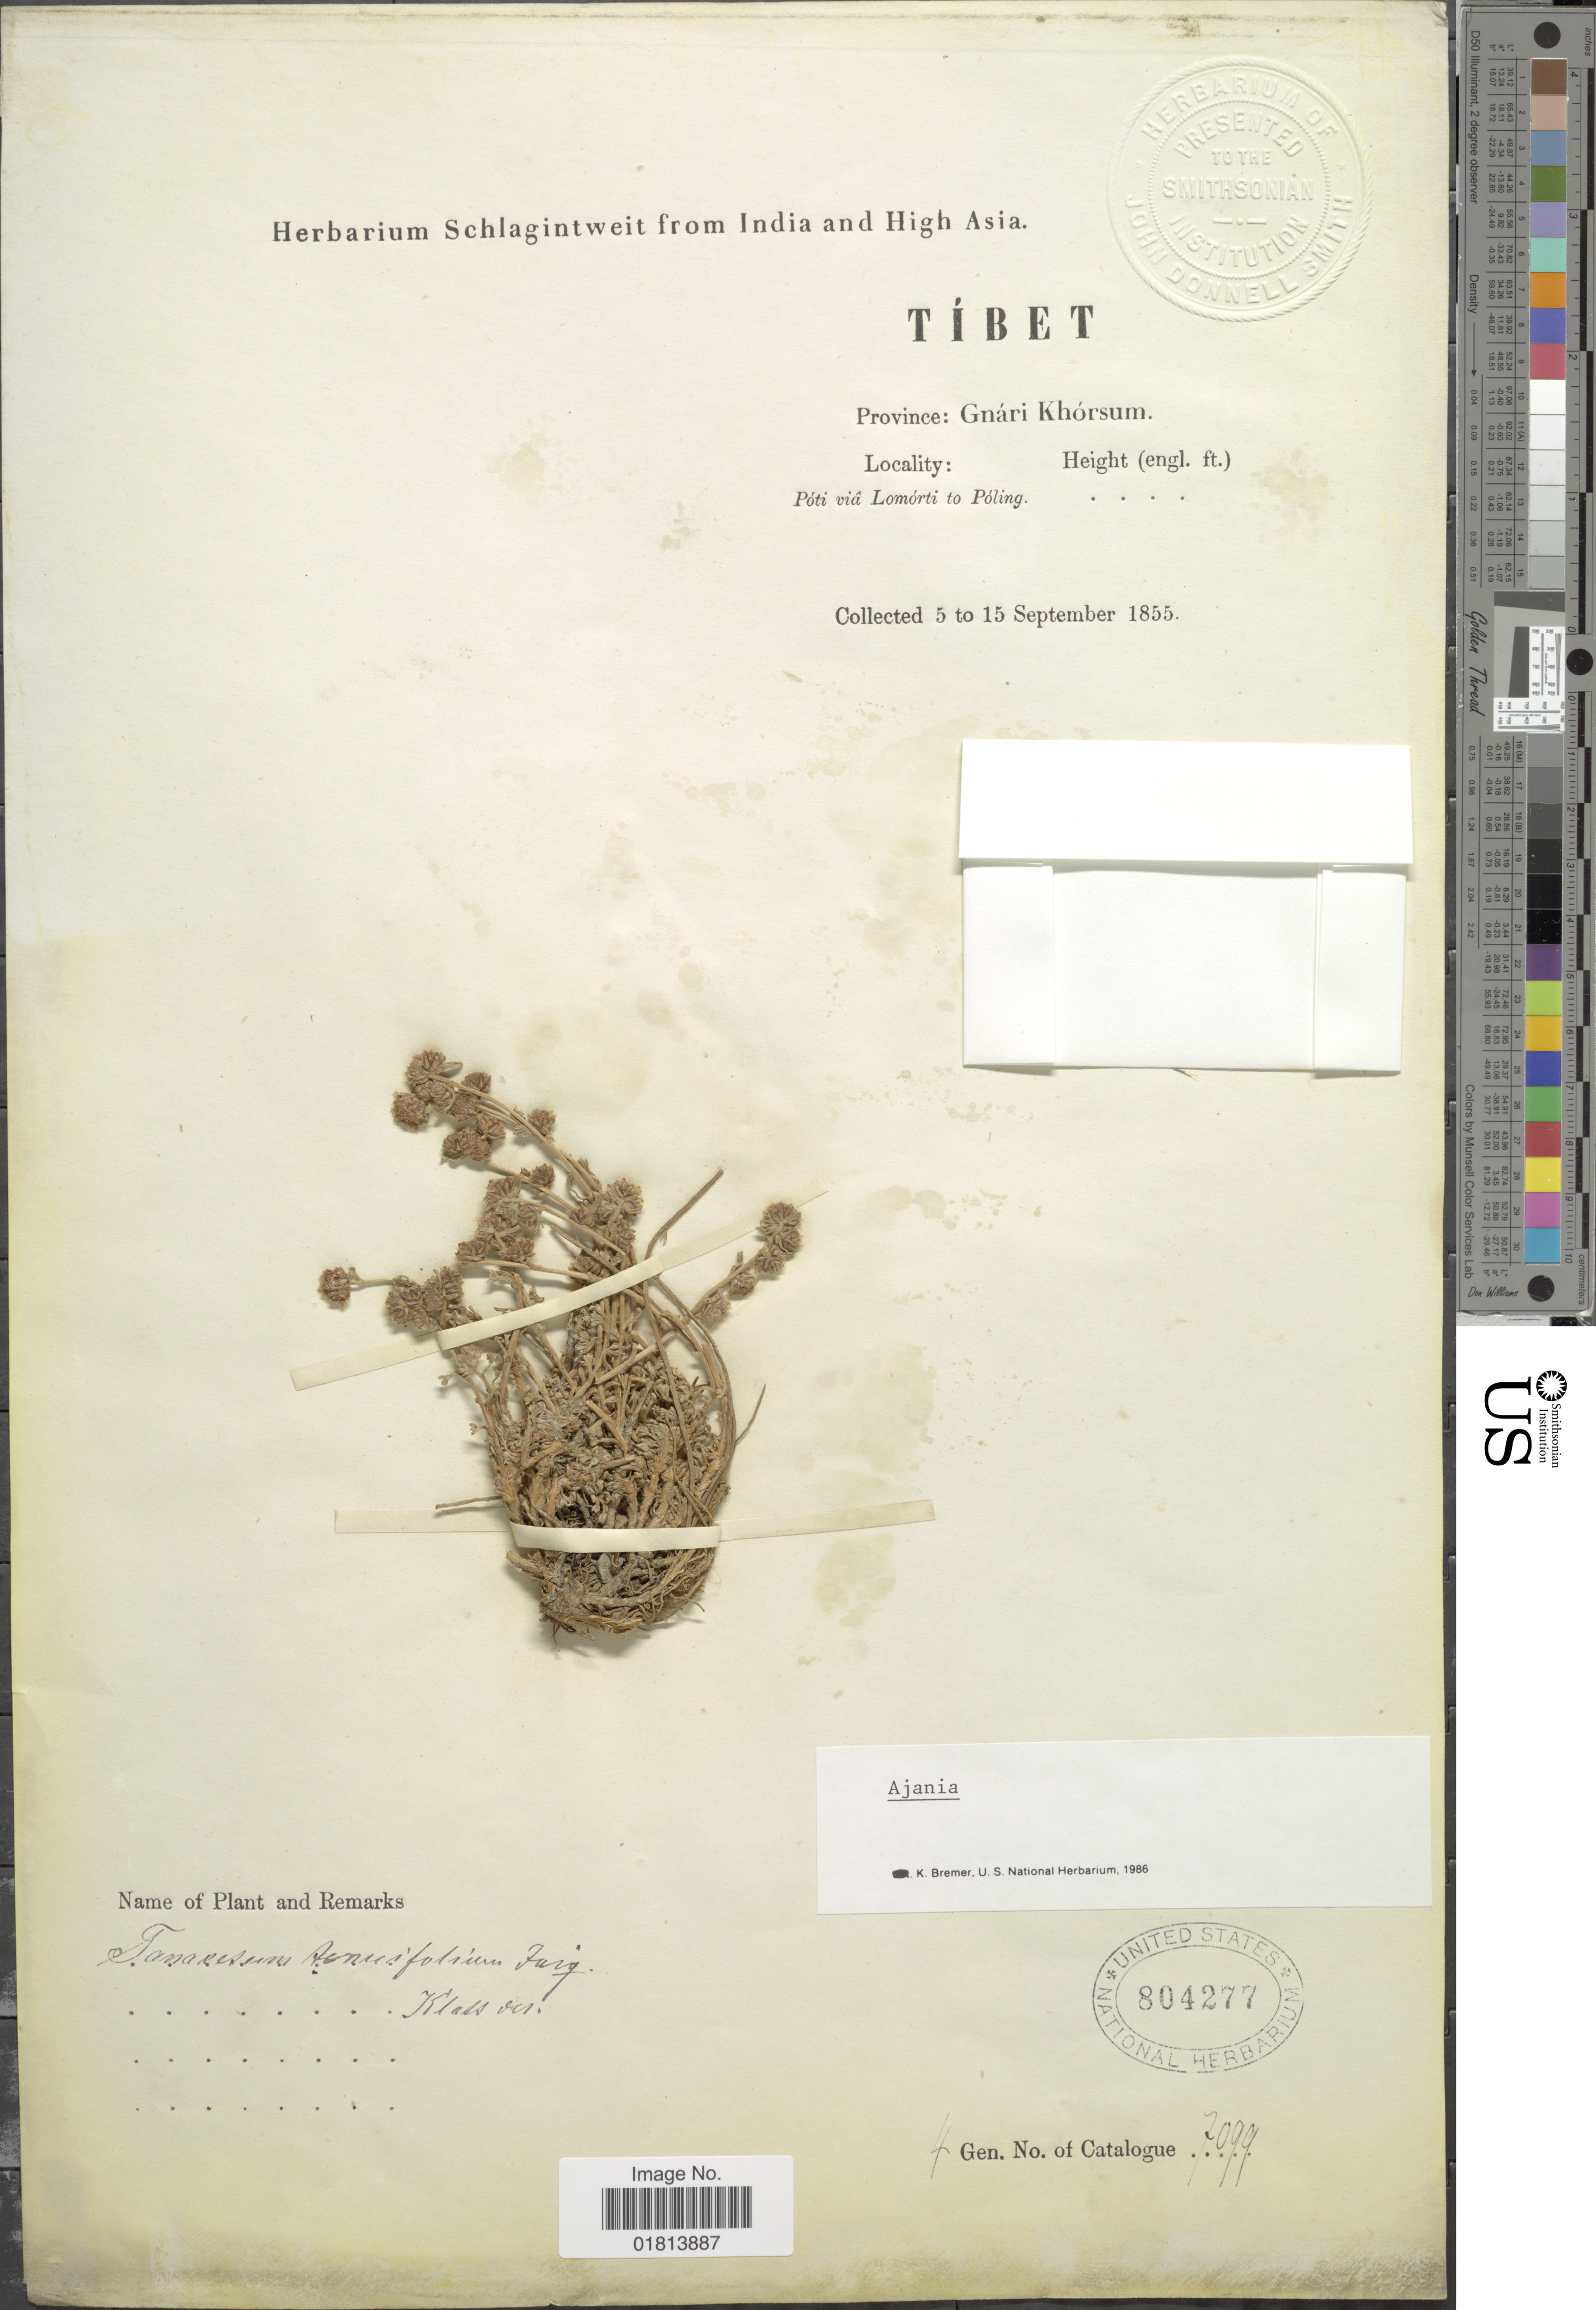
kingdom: Plantae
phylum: Tracheophyta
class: Magnoliopsida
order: Asterales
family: Asteraceae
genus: Ajania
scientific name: Ajania tenuifolia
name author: (Jacquem.) Tzvelev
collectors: ex herb. Schlagintweit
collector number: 7099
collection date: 1855-09-05/1855-09-15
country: China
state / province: Xizang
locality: Tibet, Province: Gnari Khorsum, Poti via Lomorti to Poling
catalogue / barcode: US 804277